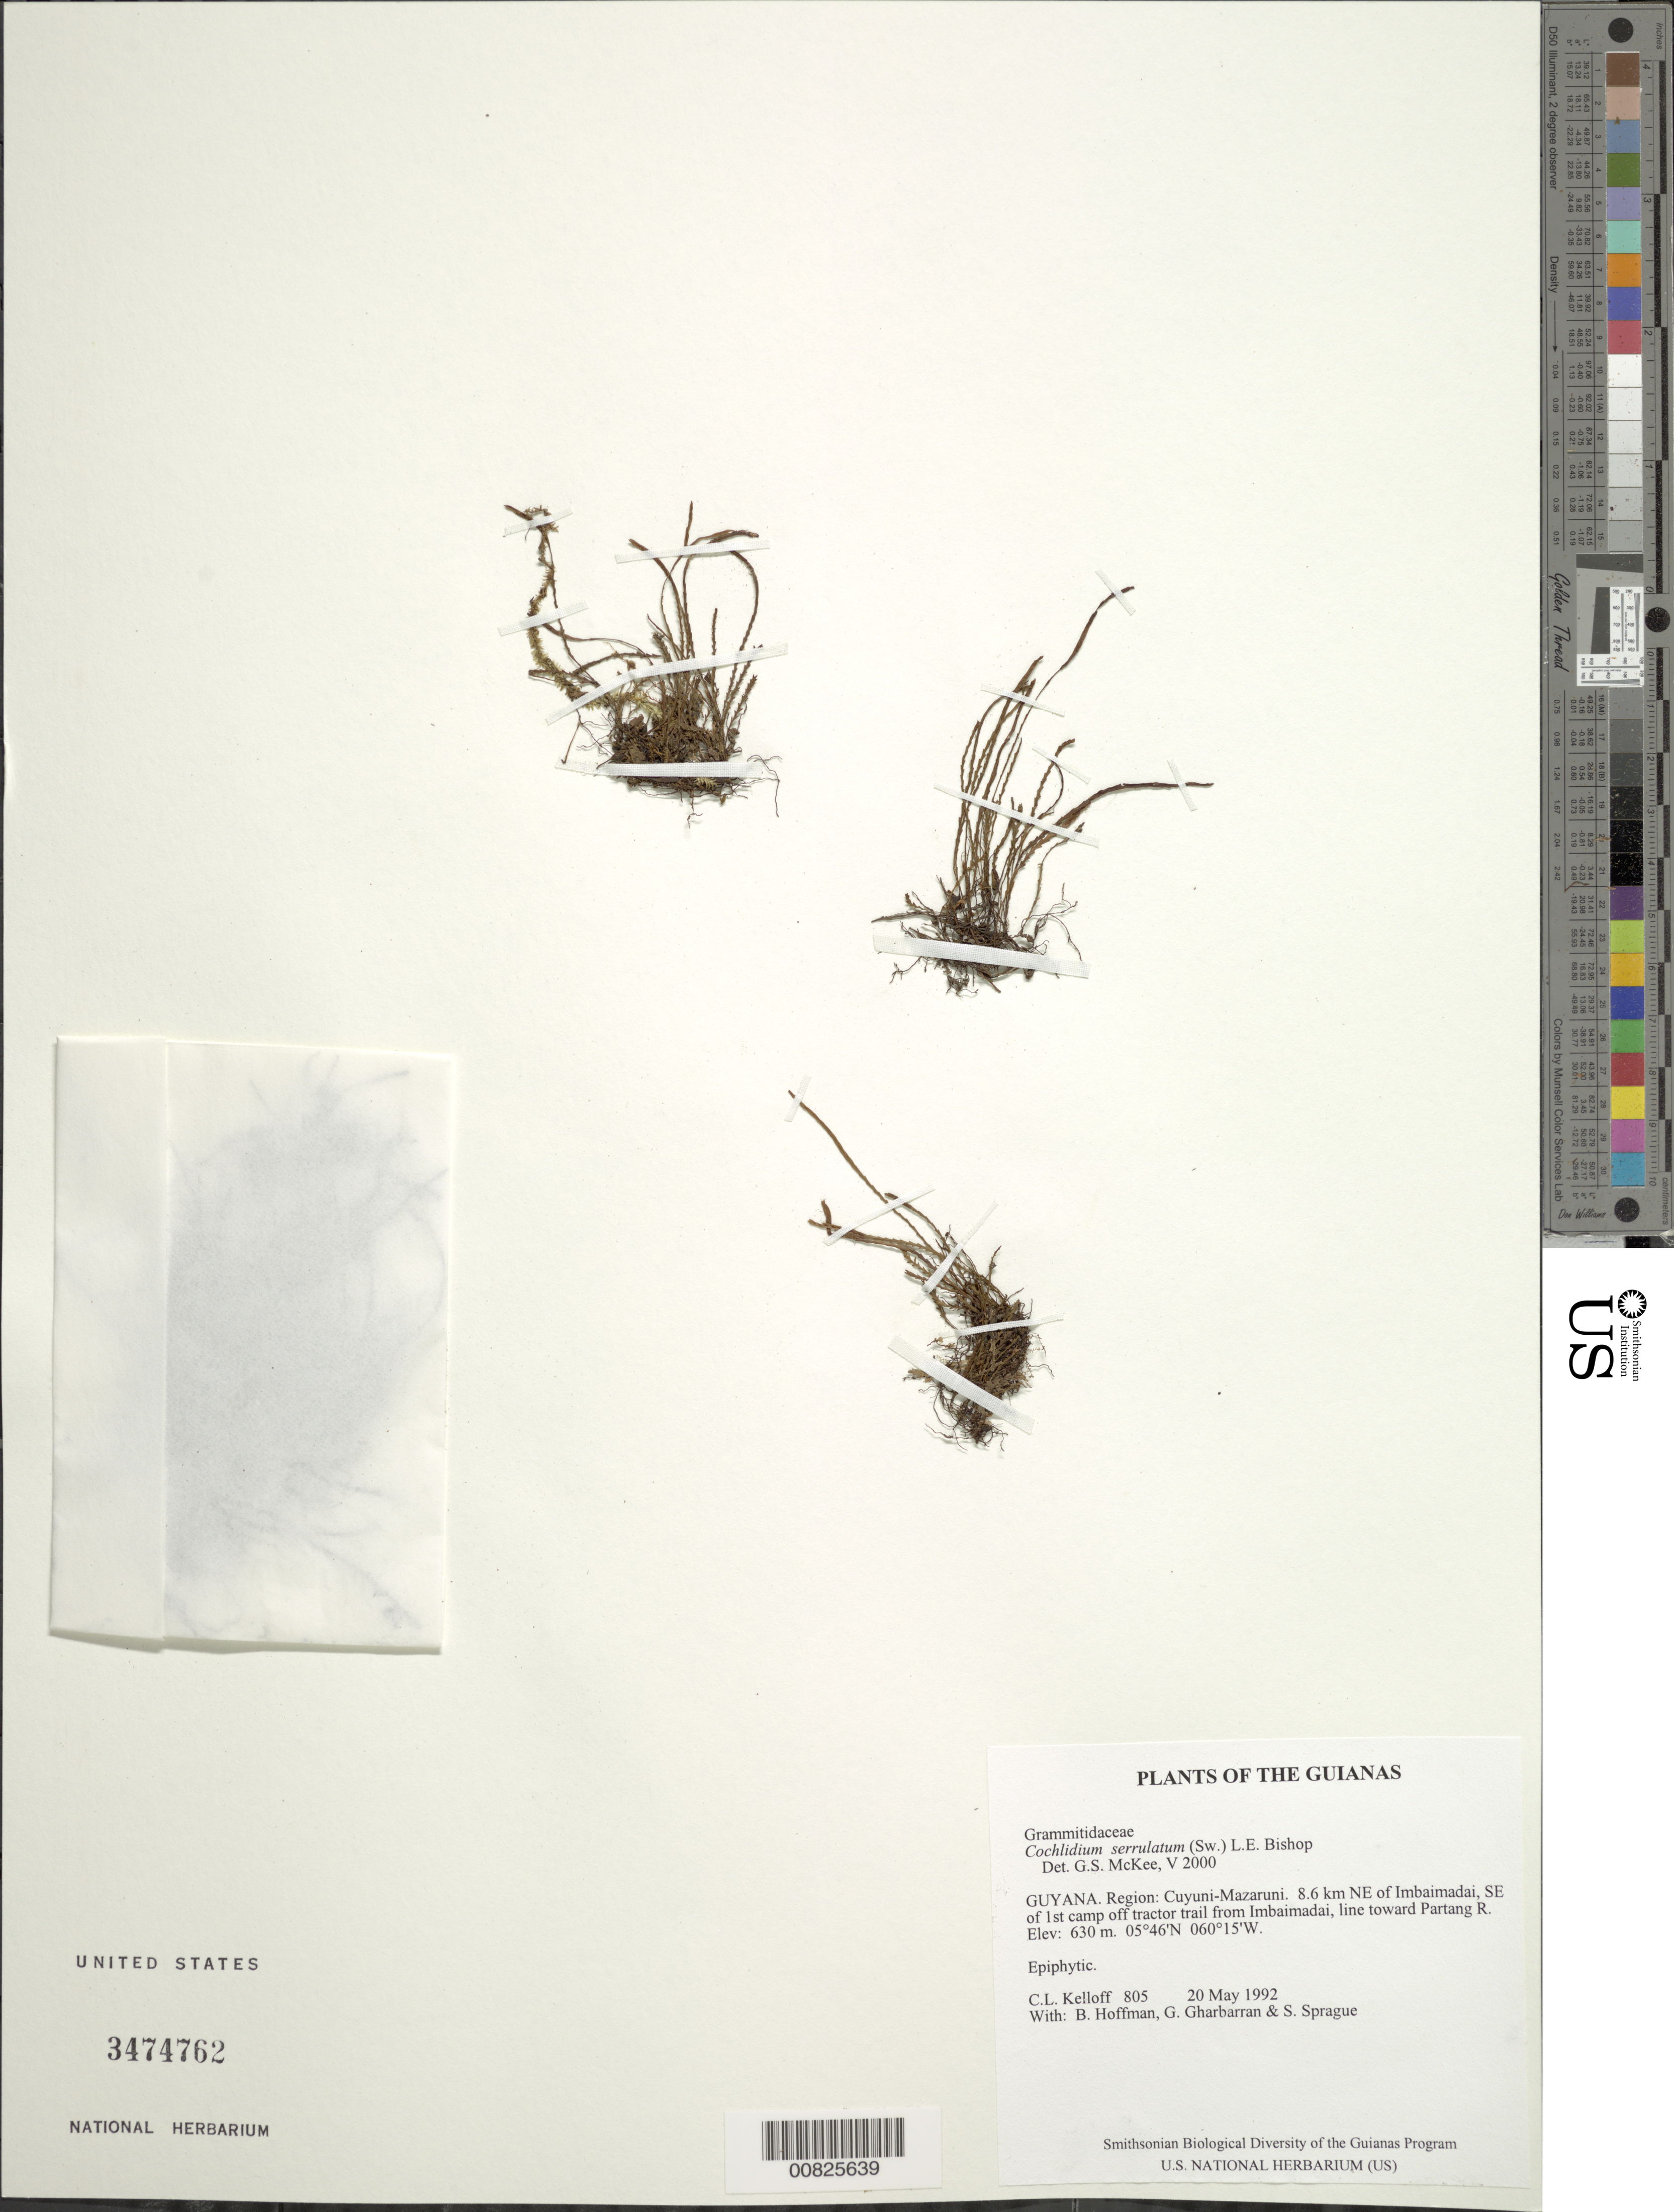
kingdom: Plantae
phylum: Tracheophyta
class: Polypodiopsida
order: Polypodiales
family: Polypodiaceae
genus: Cochlidium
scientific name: Cochlidium serrulatum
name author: (Sw.) L.E. Bishop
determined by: McKee, G. S., (US), NMNH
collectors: C. L. Kelloff, B. Hoffman, G. Gharbarran & S. Sprague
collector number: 805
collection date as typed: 20 May 1992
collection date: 1992-05-20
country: Guyana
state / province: Cuyuni-Mazaruni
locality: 8.6 km NE of Imbaimadai, SE of 1st camp off tractor trail from Imbaimadai, line toward Partang R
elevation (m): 630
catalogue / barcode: US 3474762